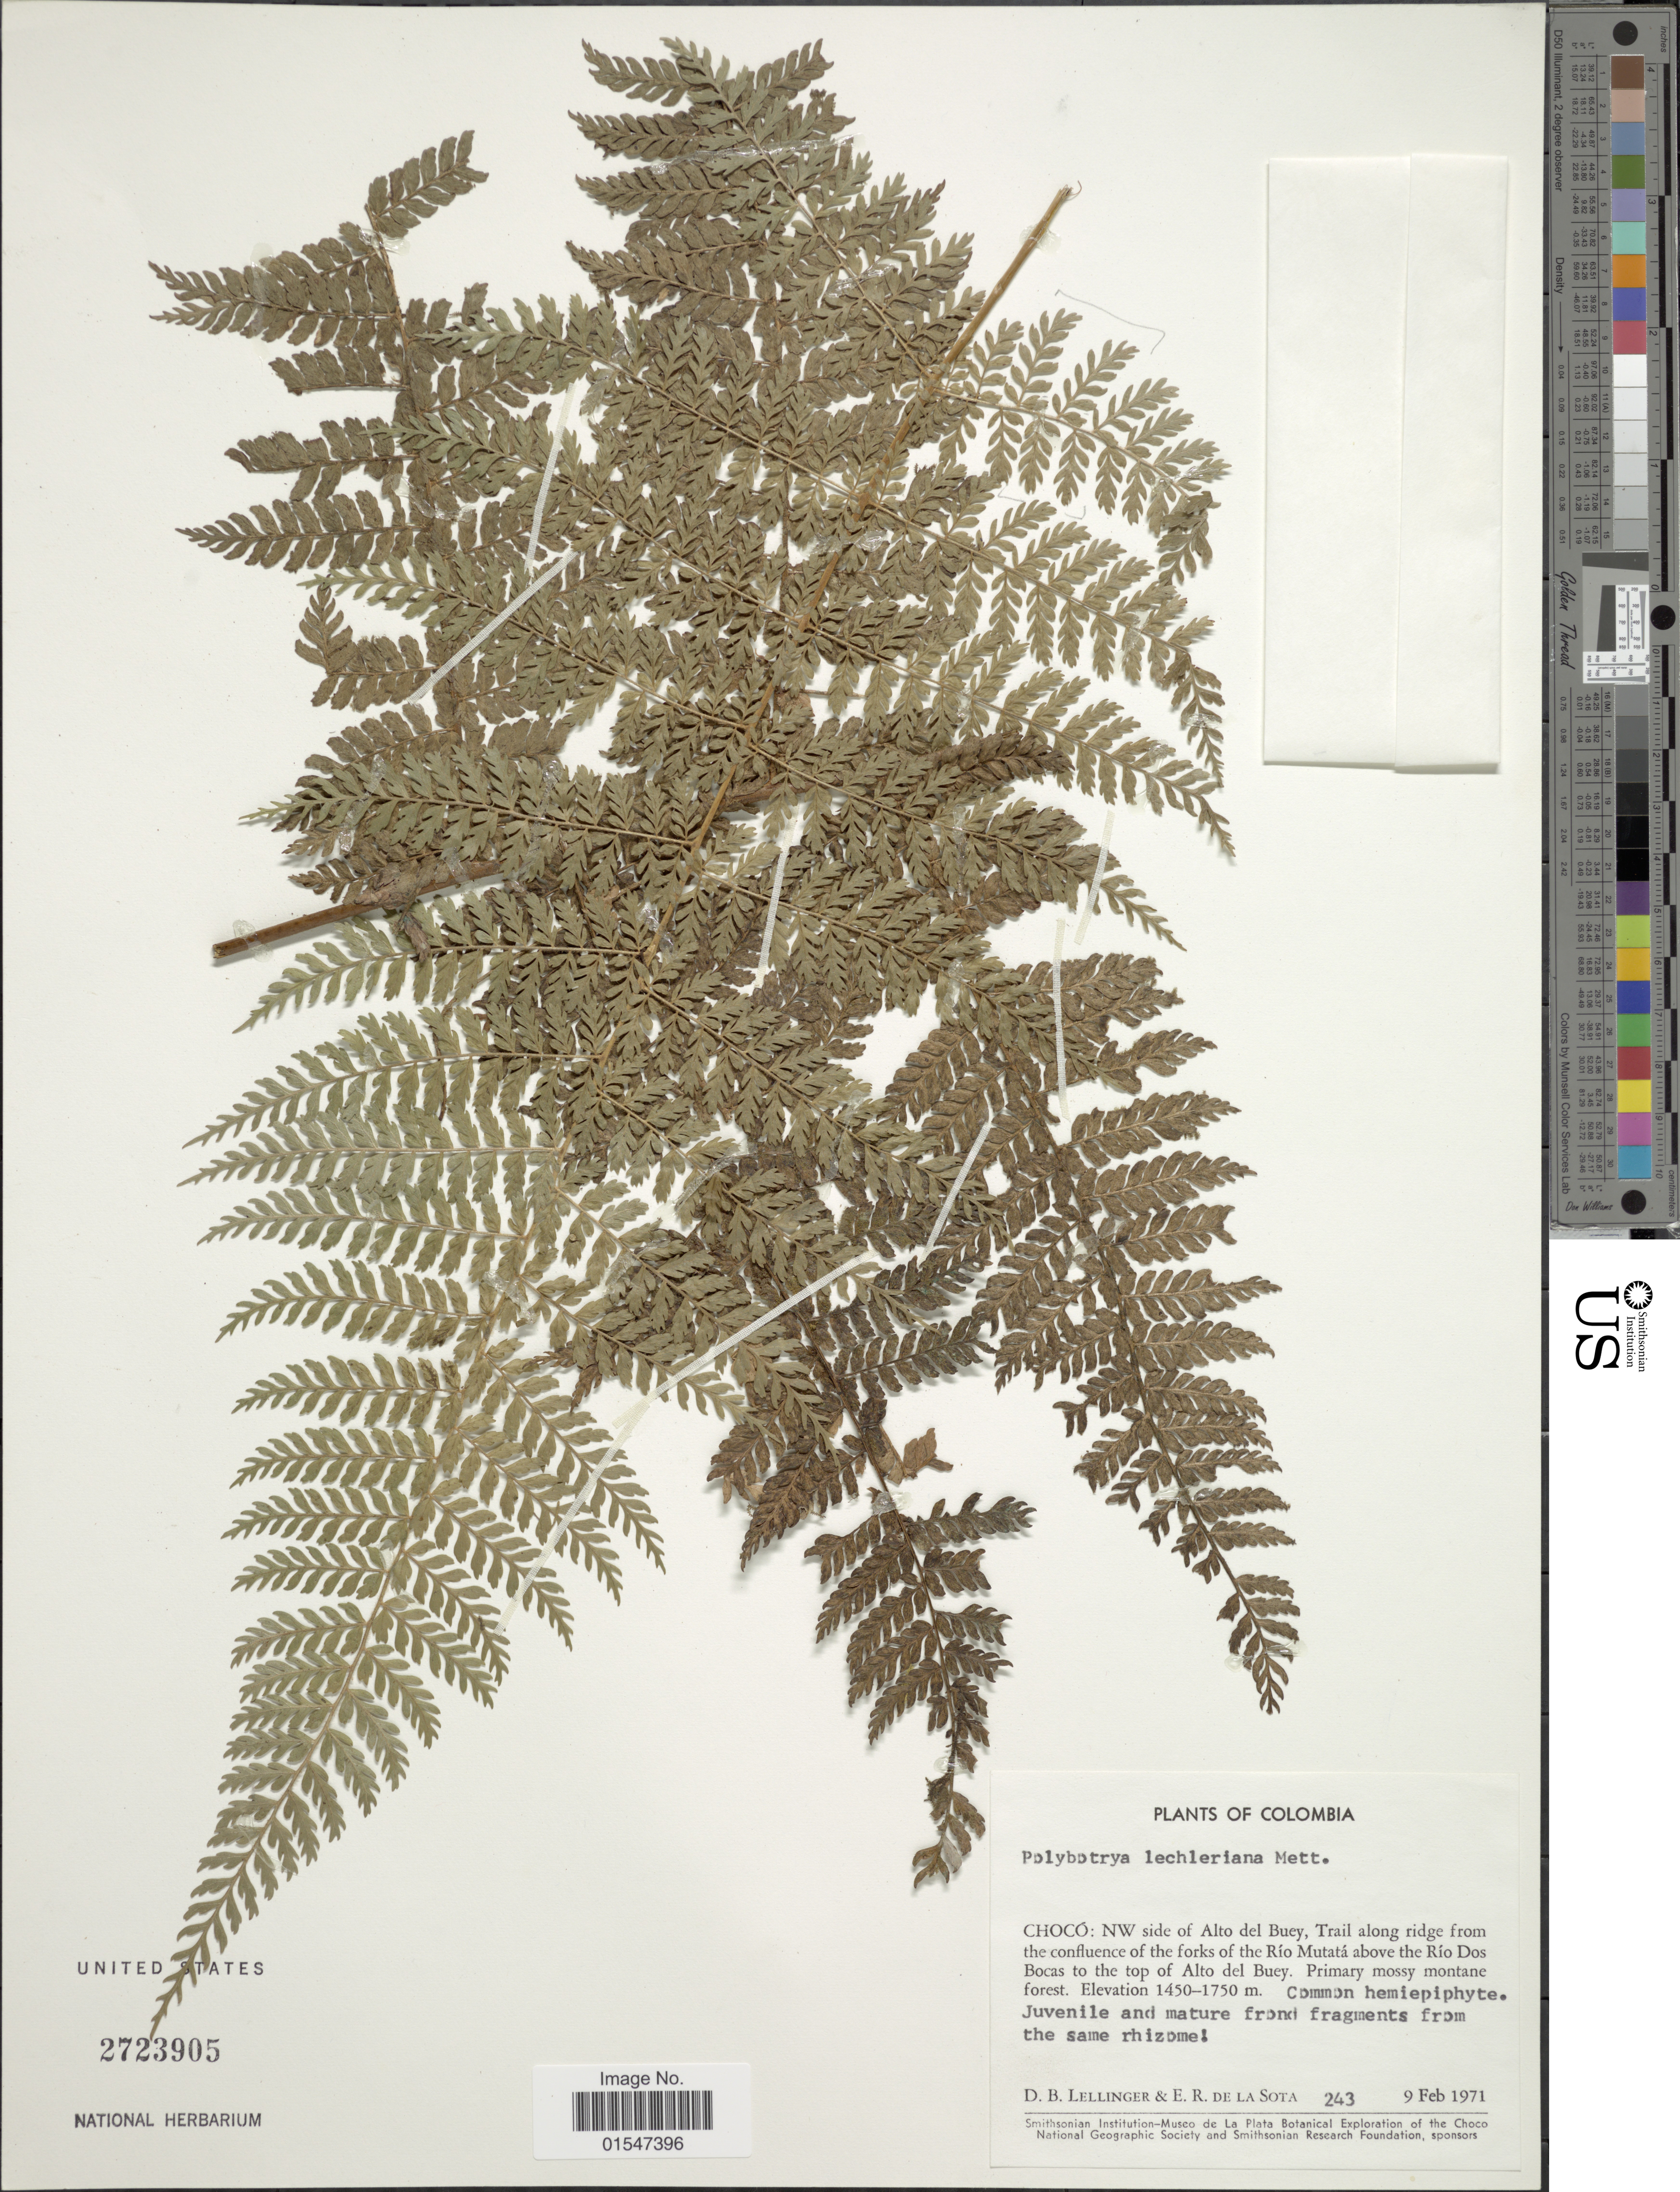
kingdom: Plantae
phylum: Tracheophyta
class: Polypodiopsida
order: Polypodiales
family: Dryopteridaceae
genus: Polybotrya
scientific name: Polybotrya lechleriana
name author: Mett.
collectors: D. B. Lellinger & E. R. de la Sota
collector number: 243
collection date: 1971-02-09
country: Colombia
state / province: Chocó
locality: NW side of Alto del Buey, Trail along ridge from the confluence of the forks of the Río Mutatá above the Río Dos Bocas to the top of Alto del Buey.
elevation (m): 1450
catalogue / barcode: US 2723905